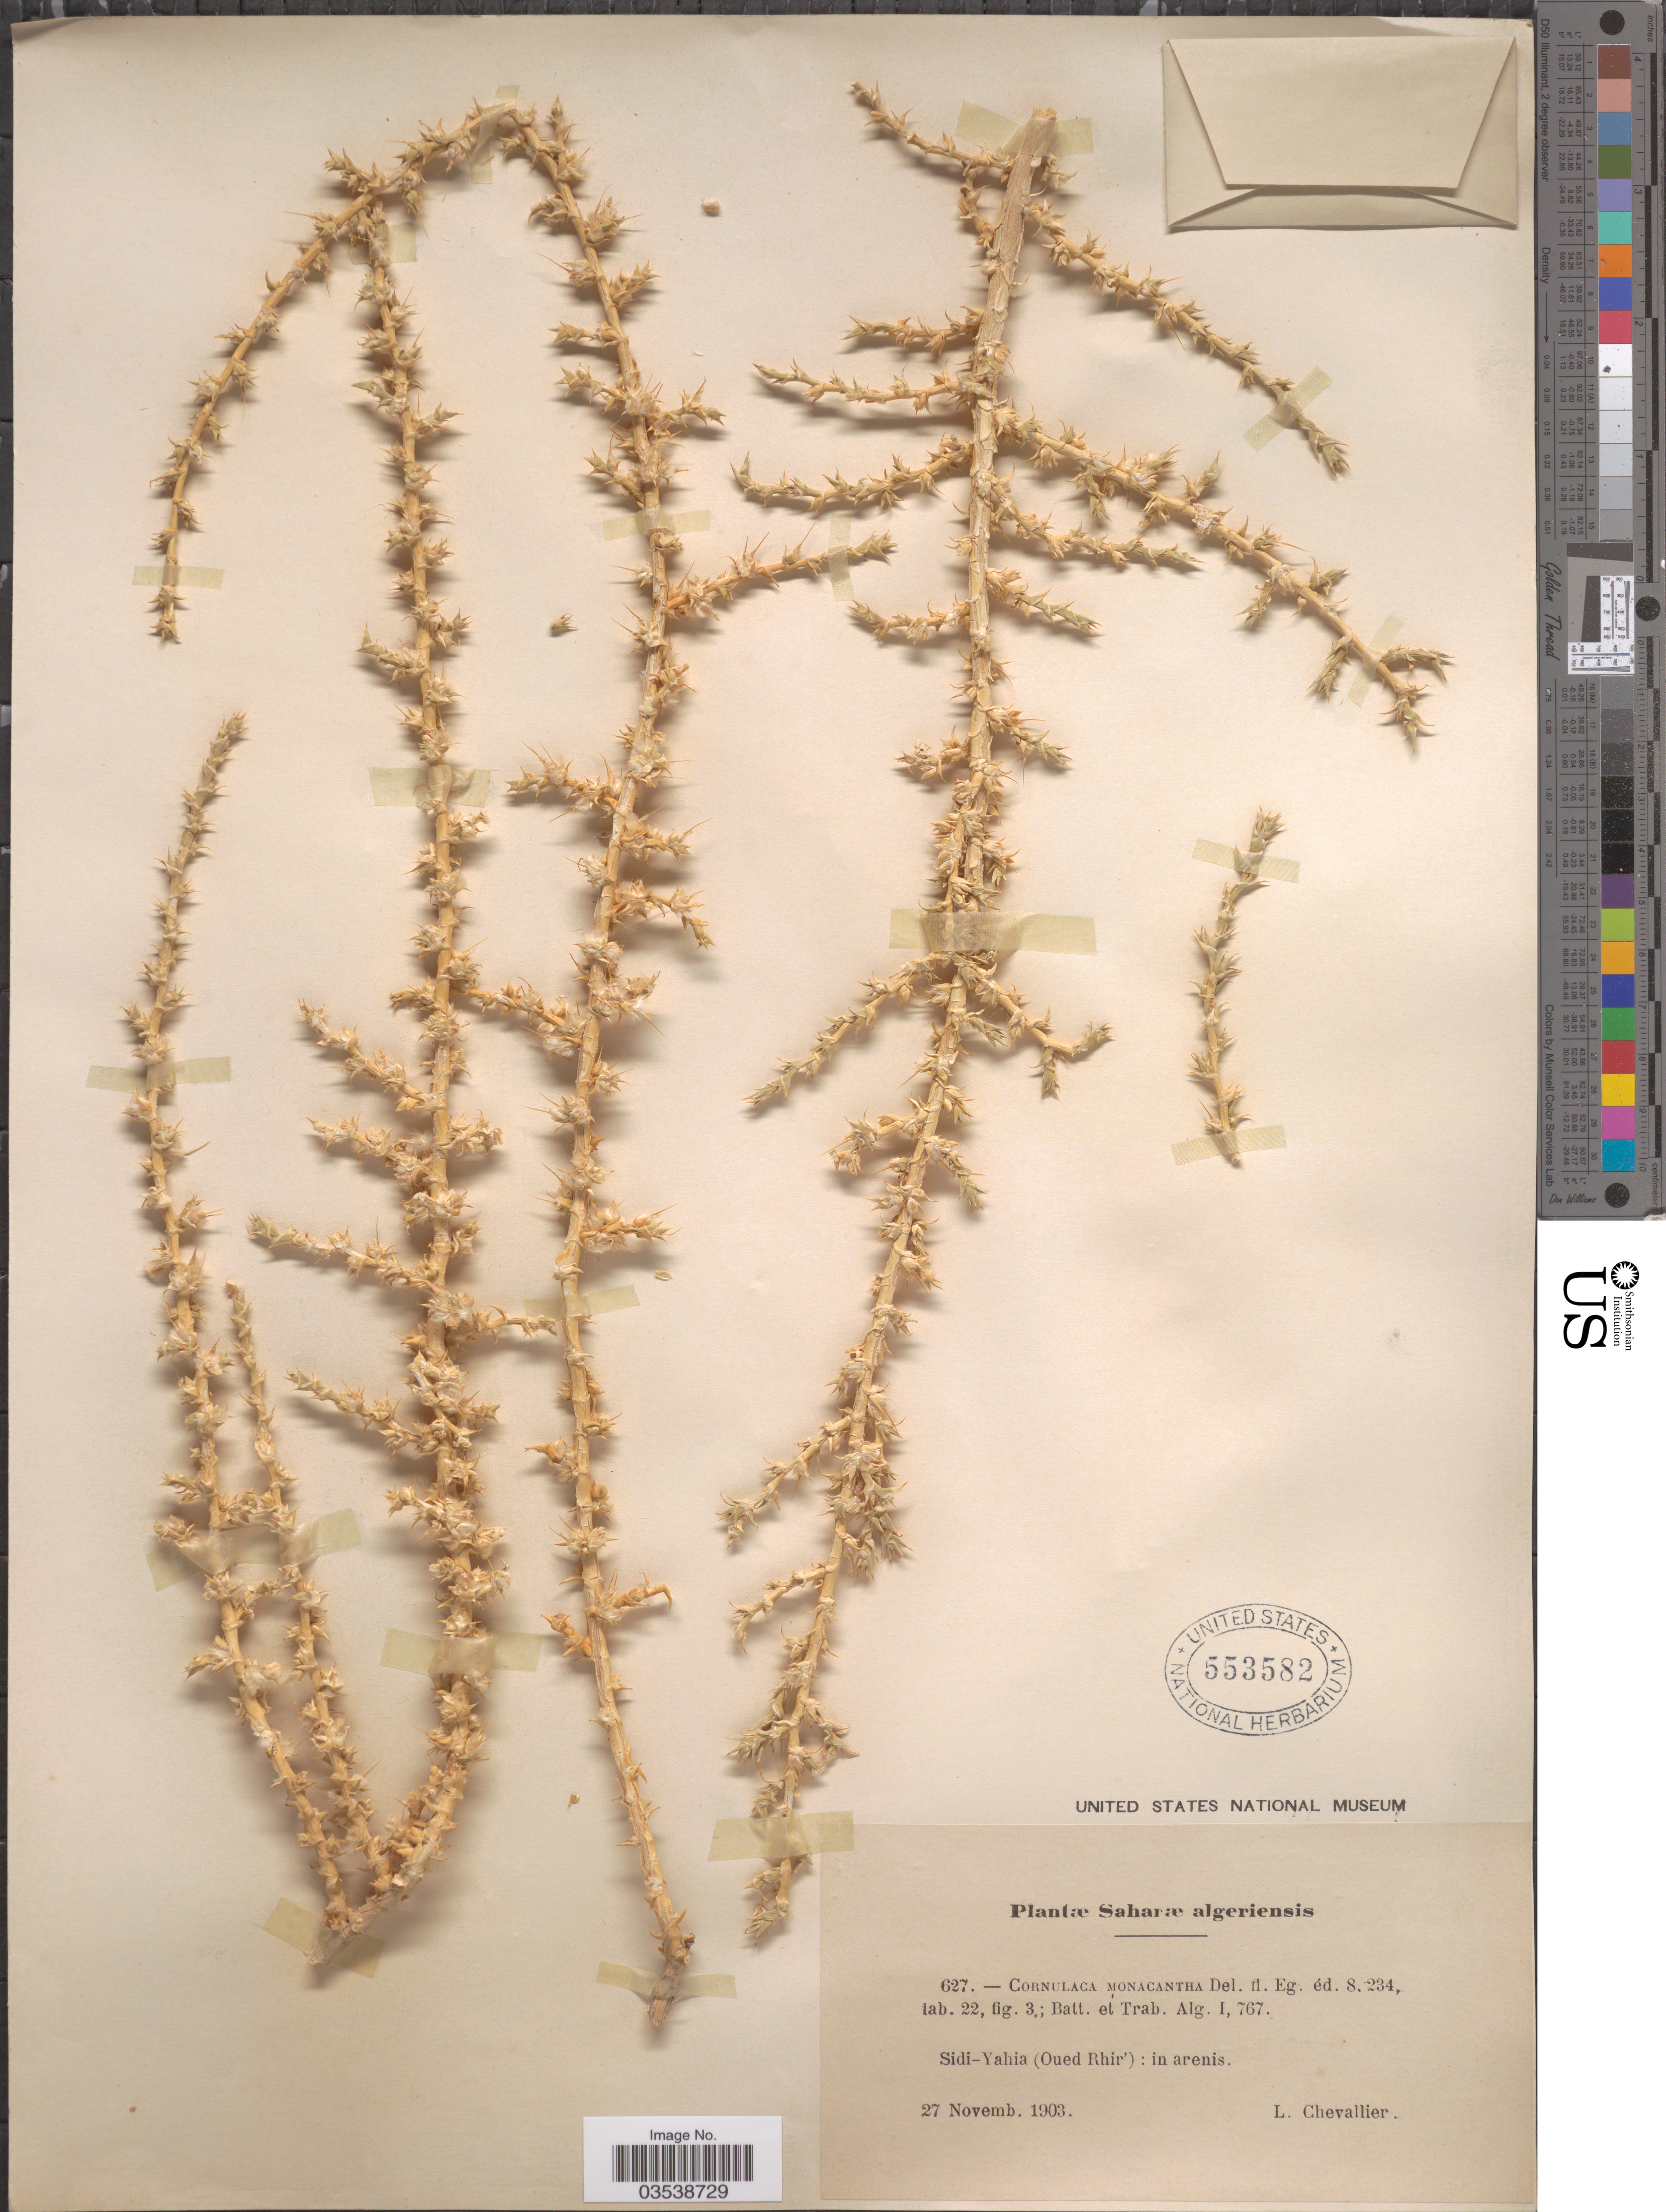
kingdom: Plantae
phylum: Tracheophyta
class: Magnoliopsida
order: Caryophyllales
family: Amaranthaceae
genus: Cornulaca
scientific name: Cornulaca monacantha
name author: Delile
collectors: L. Chevallier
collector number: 627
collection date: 1903-11-27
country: Algeria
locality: Saharæ algeriensis. Sidi-Yahia (Oued Rhir').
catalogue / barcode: US 553582